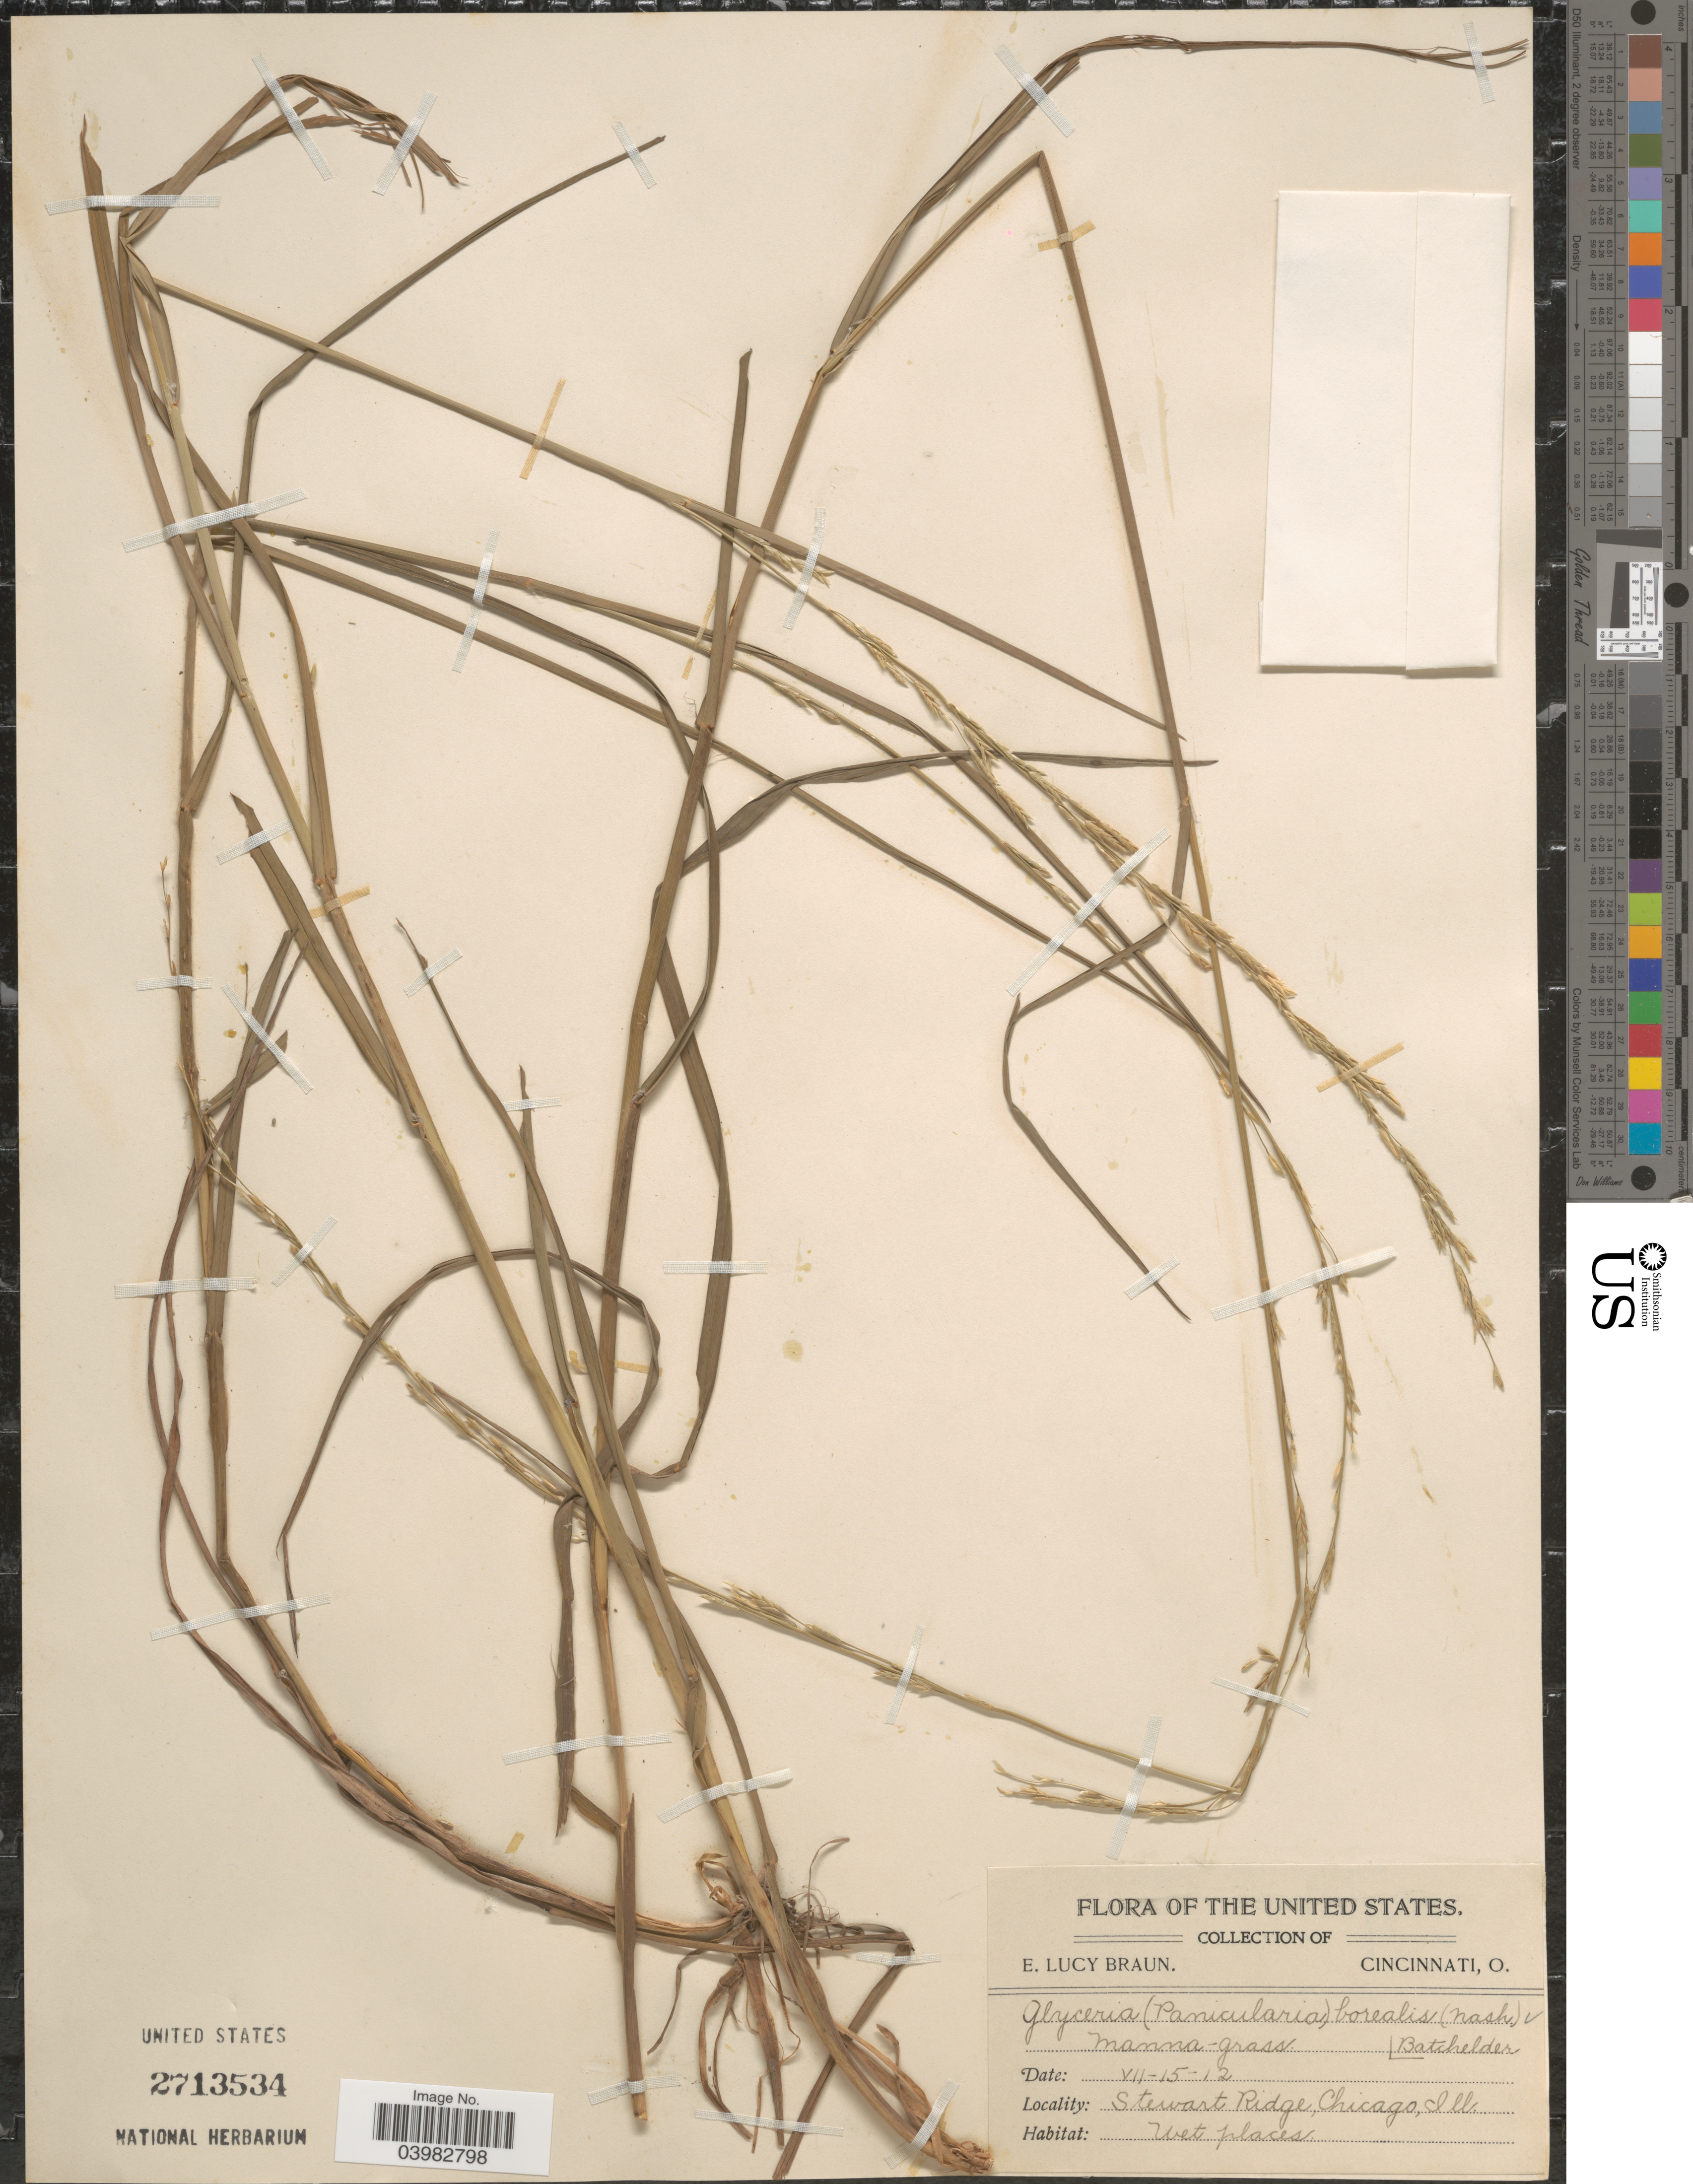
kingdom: Plantae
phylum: Tracheophyta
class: Liliopsida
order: Poales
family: Poaceae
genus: Glyceria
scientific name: Glyceria borealis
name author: (Nash) Batchelder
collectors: E. L. Braun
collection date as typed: Transcribed d/m/y: 15/7/12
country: United States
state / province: Illinois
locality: Stewart Ridge, Chicago.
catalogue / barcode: US 2713534